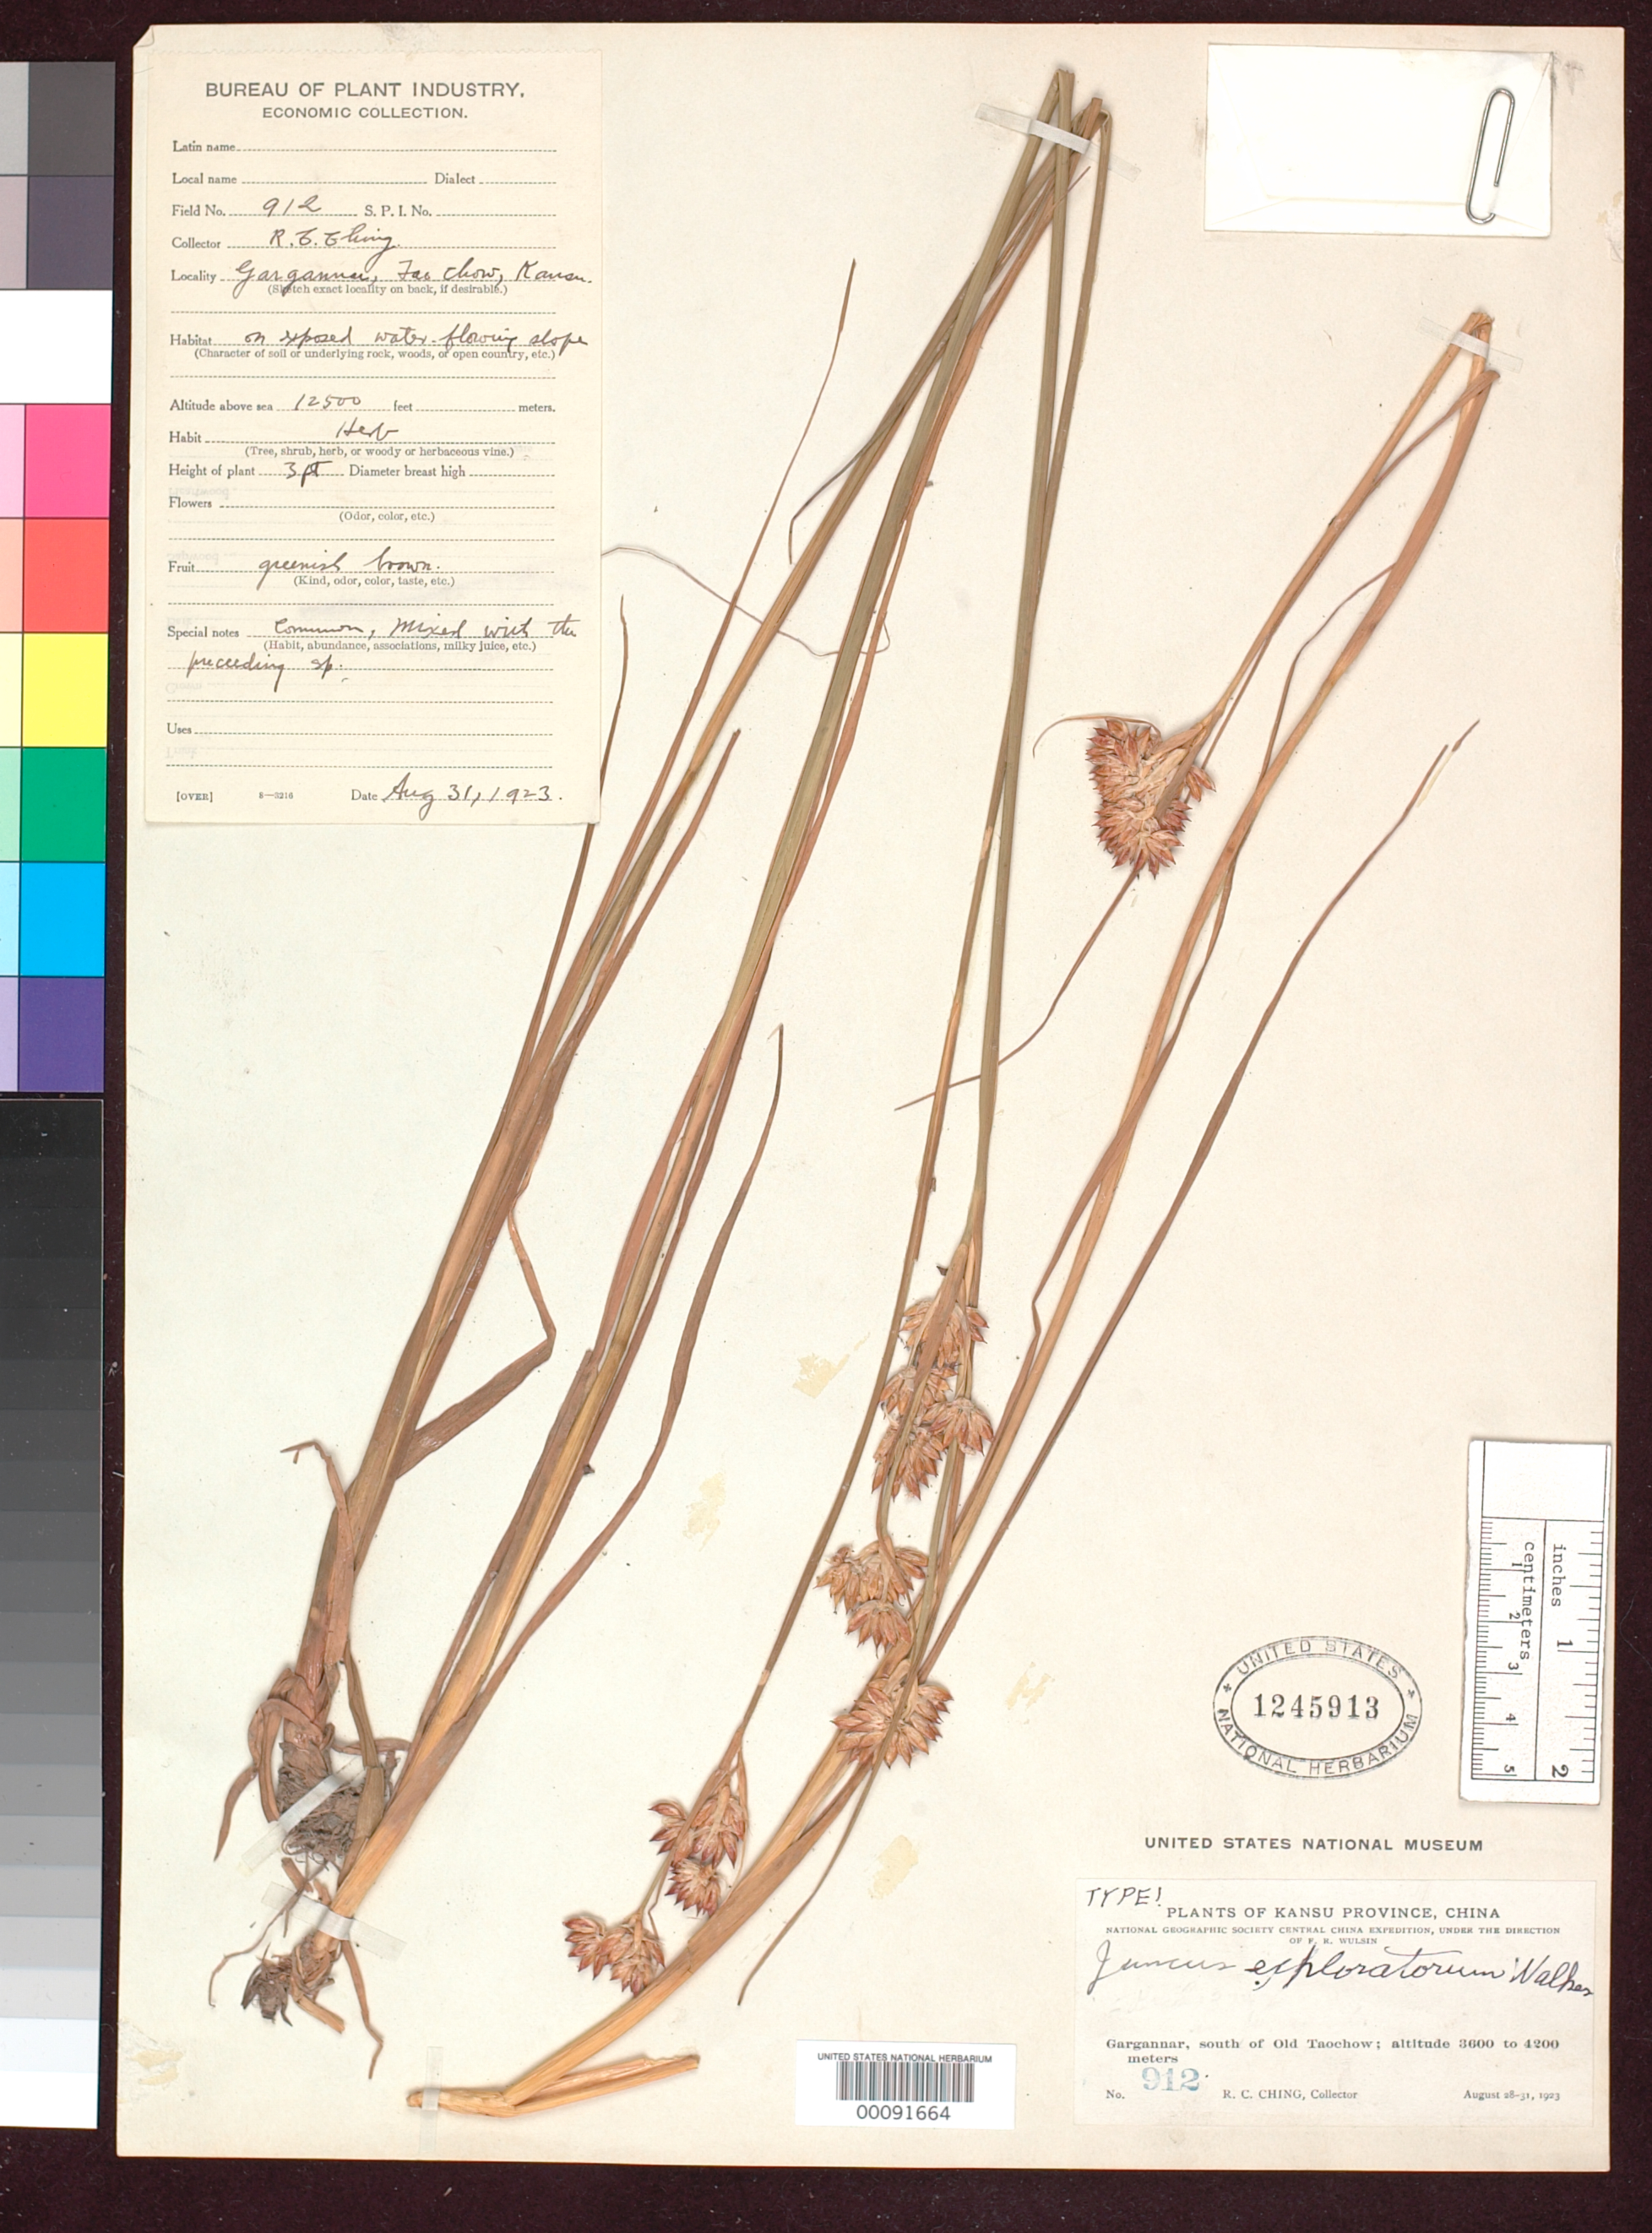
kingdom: Plantae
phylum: Tracheophyta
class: Liliopsida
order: Poales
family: Juncaceae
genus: Juncus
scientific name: Juncus exploratorum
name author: E. Walker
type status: Holotype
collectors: R. C. Ching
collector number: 912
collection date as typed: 28 Aug 1923 to 31 Aug 1923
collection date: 1923-08-28/1923-08-31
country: China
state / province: Gansu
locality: Gargannar, S of old Taochow.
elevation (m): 3600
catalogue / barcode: US 1245913